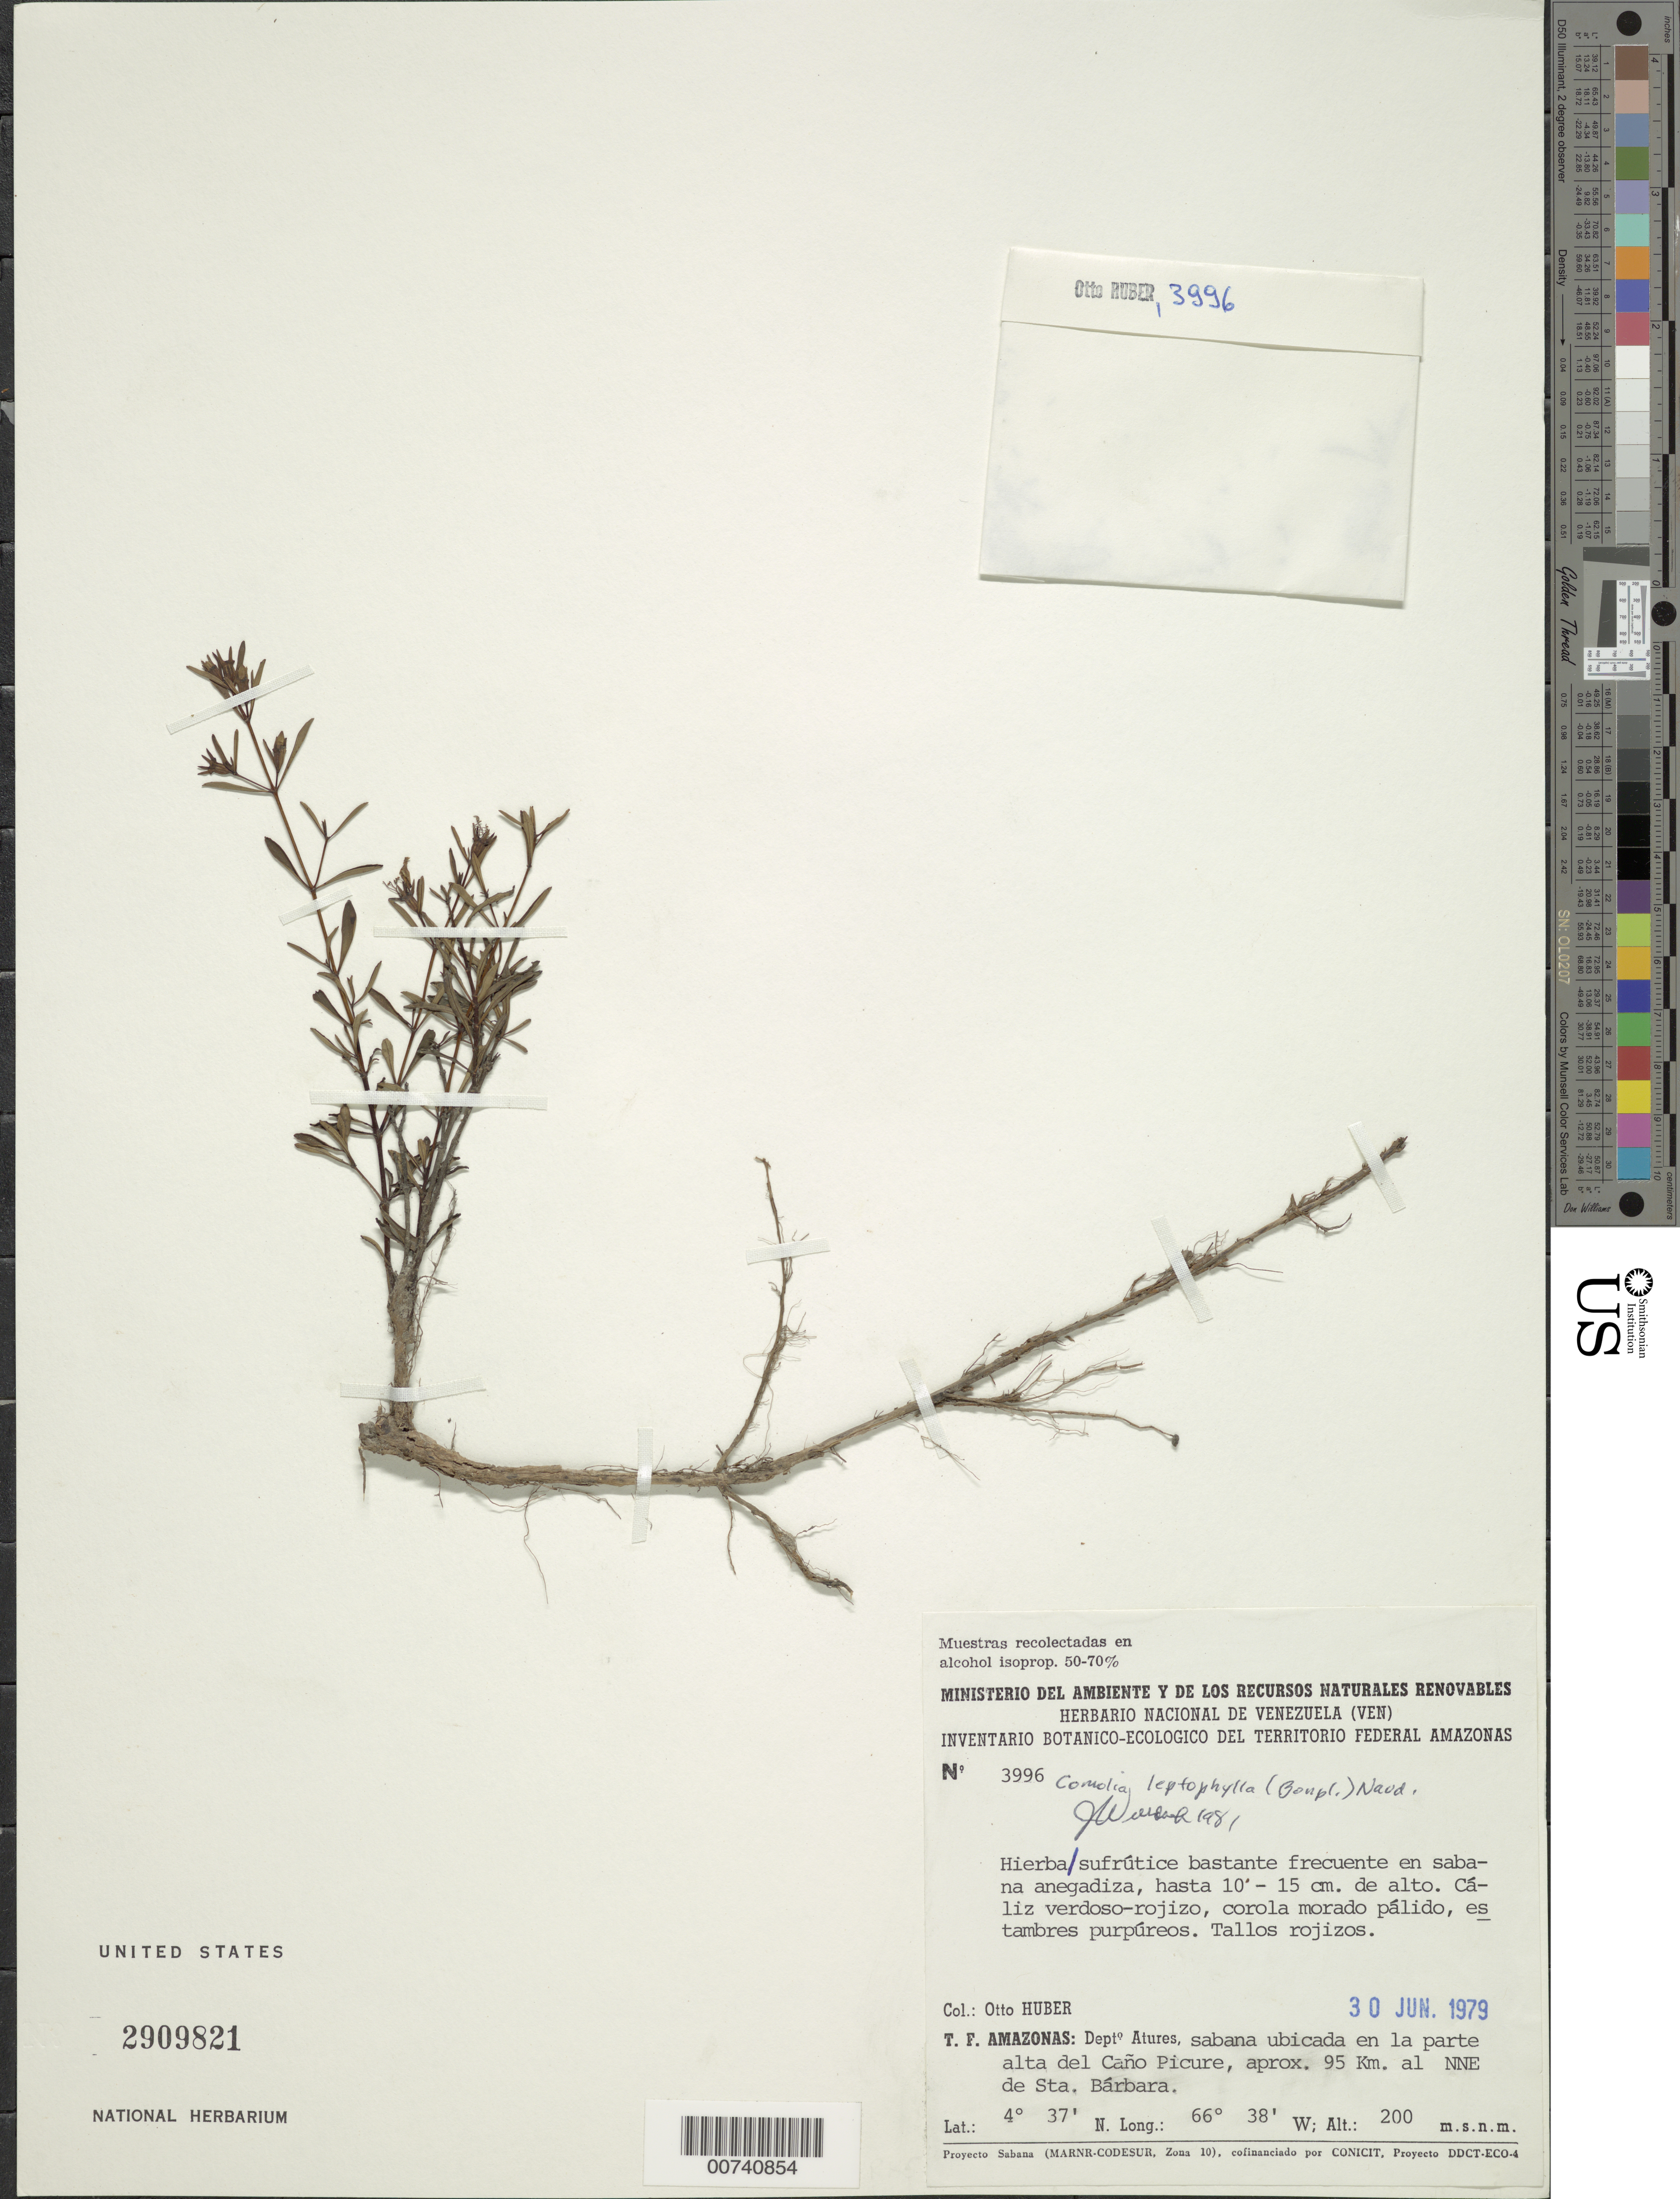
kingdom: Plantae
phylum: Tracheophyta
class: Magnoliopsida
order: Myrtales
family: Melastomataceae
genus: Comolia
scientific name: Comolia leptophylla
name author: (Bonpl.) Naudin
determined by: Wurdack, John J., (US), US (UNITED STATES)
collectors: O. Huber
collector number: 3996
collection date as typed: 30-Jun-79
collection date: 1979-06-30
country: Venezuela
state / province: Amazonas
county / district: Atures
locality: Caño Picure, 95 km NNE of Sta. Barbara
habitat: Often flooded savanna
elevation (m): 200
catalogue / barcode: US 2909821